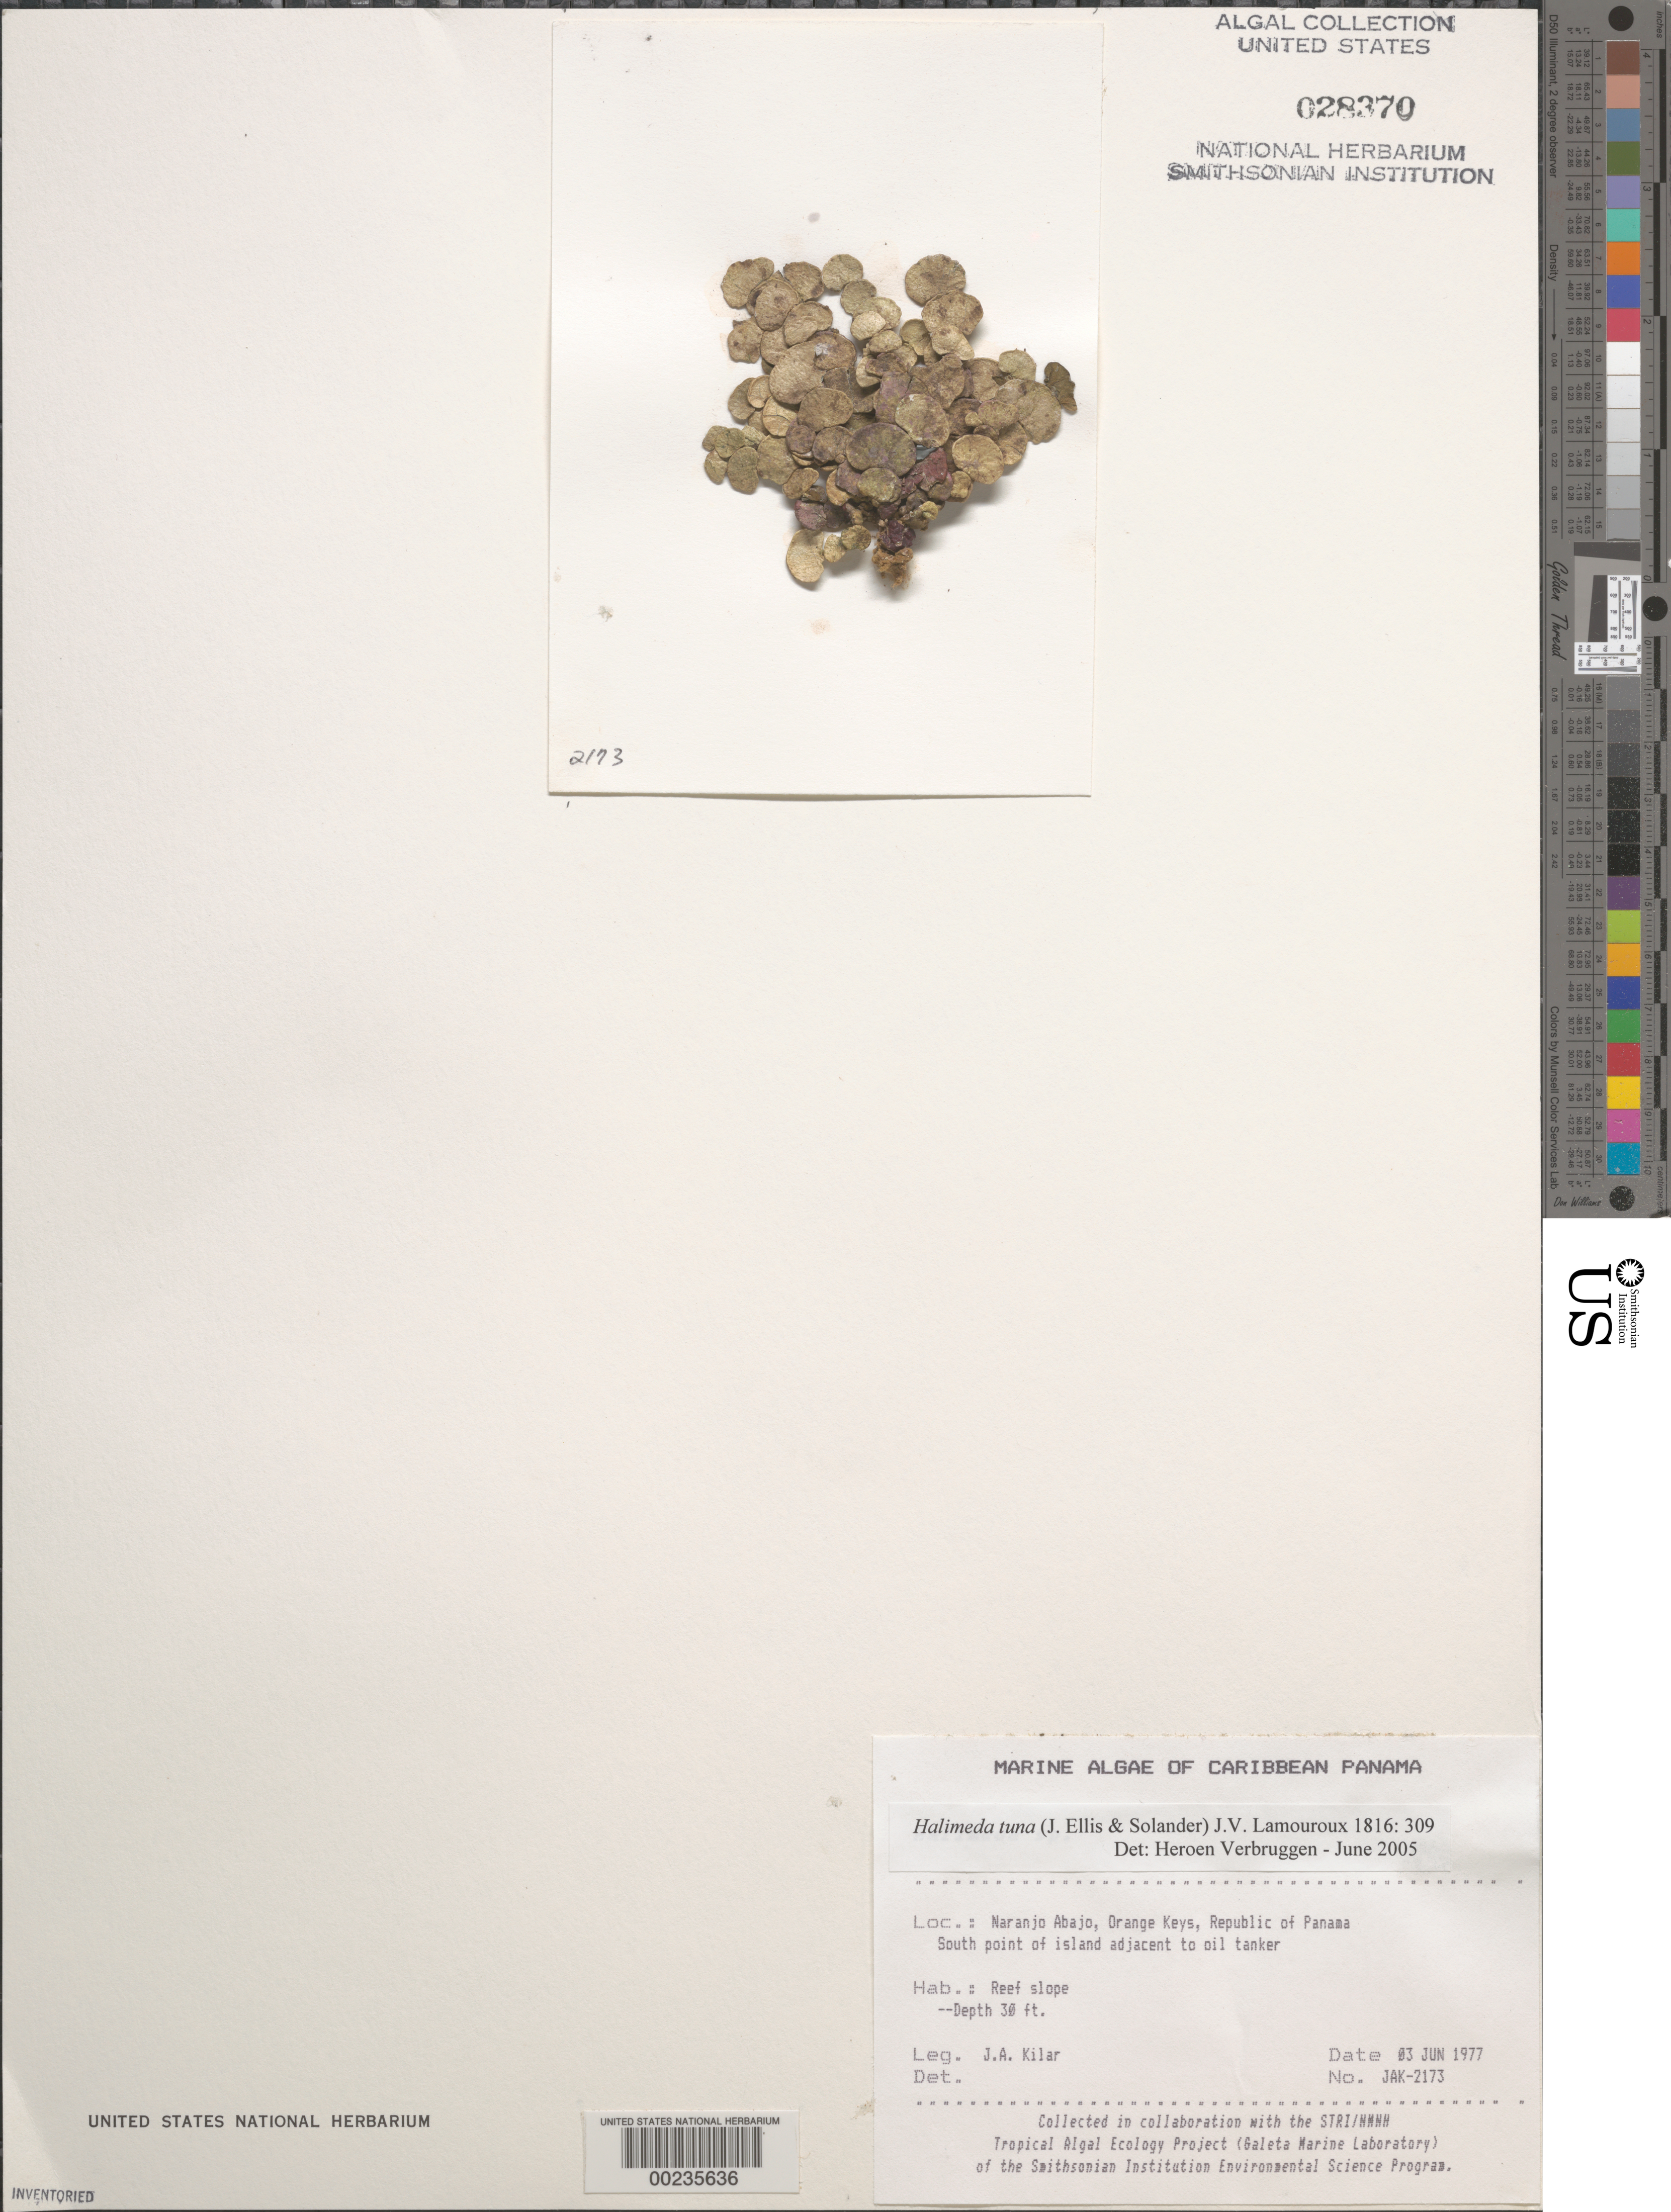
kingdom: Plantae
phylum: Chlorophyta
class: Ulvophyceae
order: Bryopsidales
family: Halimedaceae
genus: Halimeda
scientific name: Halimeda tuna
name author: (J. Ellis & Sol.) J.V.Lamouroux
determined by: Verbruggen, H.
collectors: J. A. Kilar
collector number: JAK-2173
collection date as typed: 03 Jun 1977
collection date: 1977-06-03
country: Panama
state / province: Colón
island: Naranjo Abajo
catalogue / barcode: US 28370